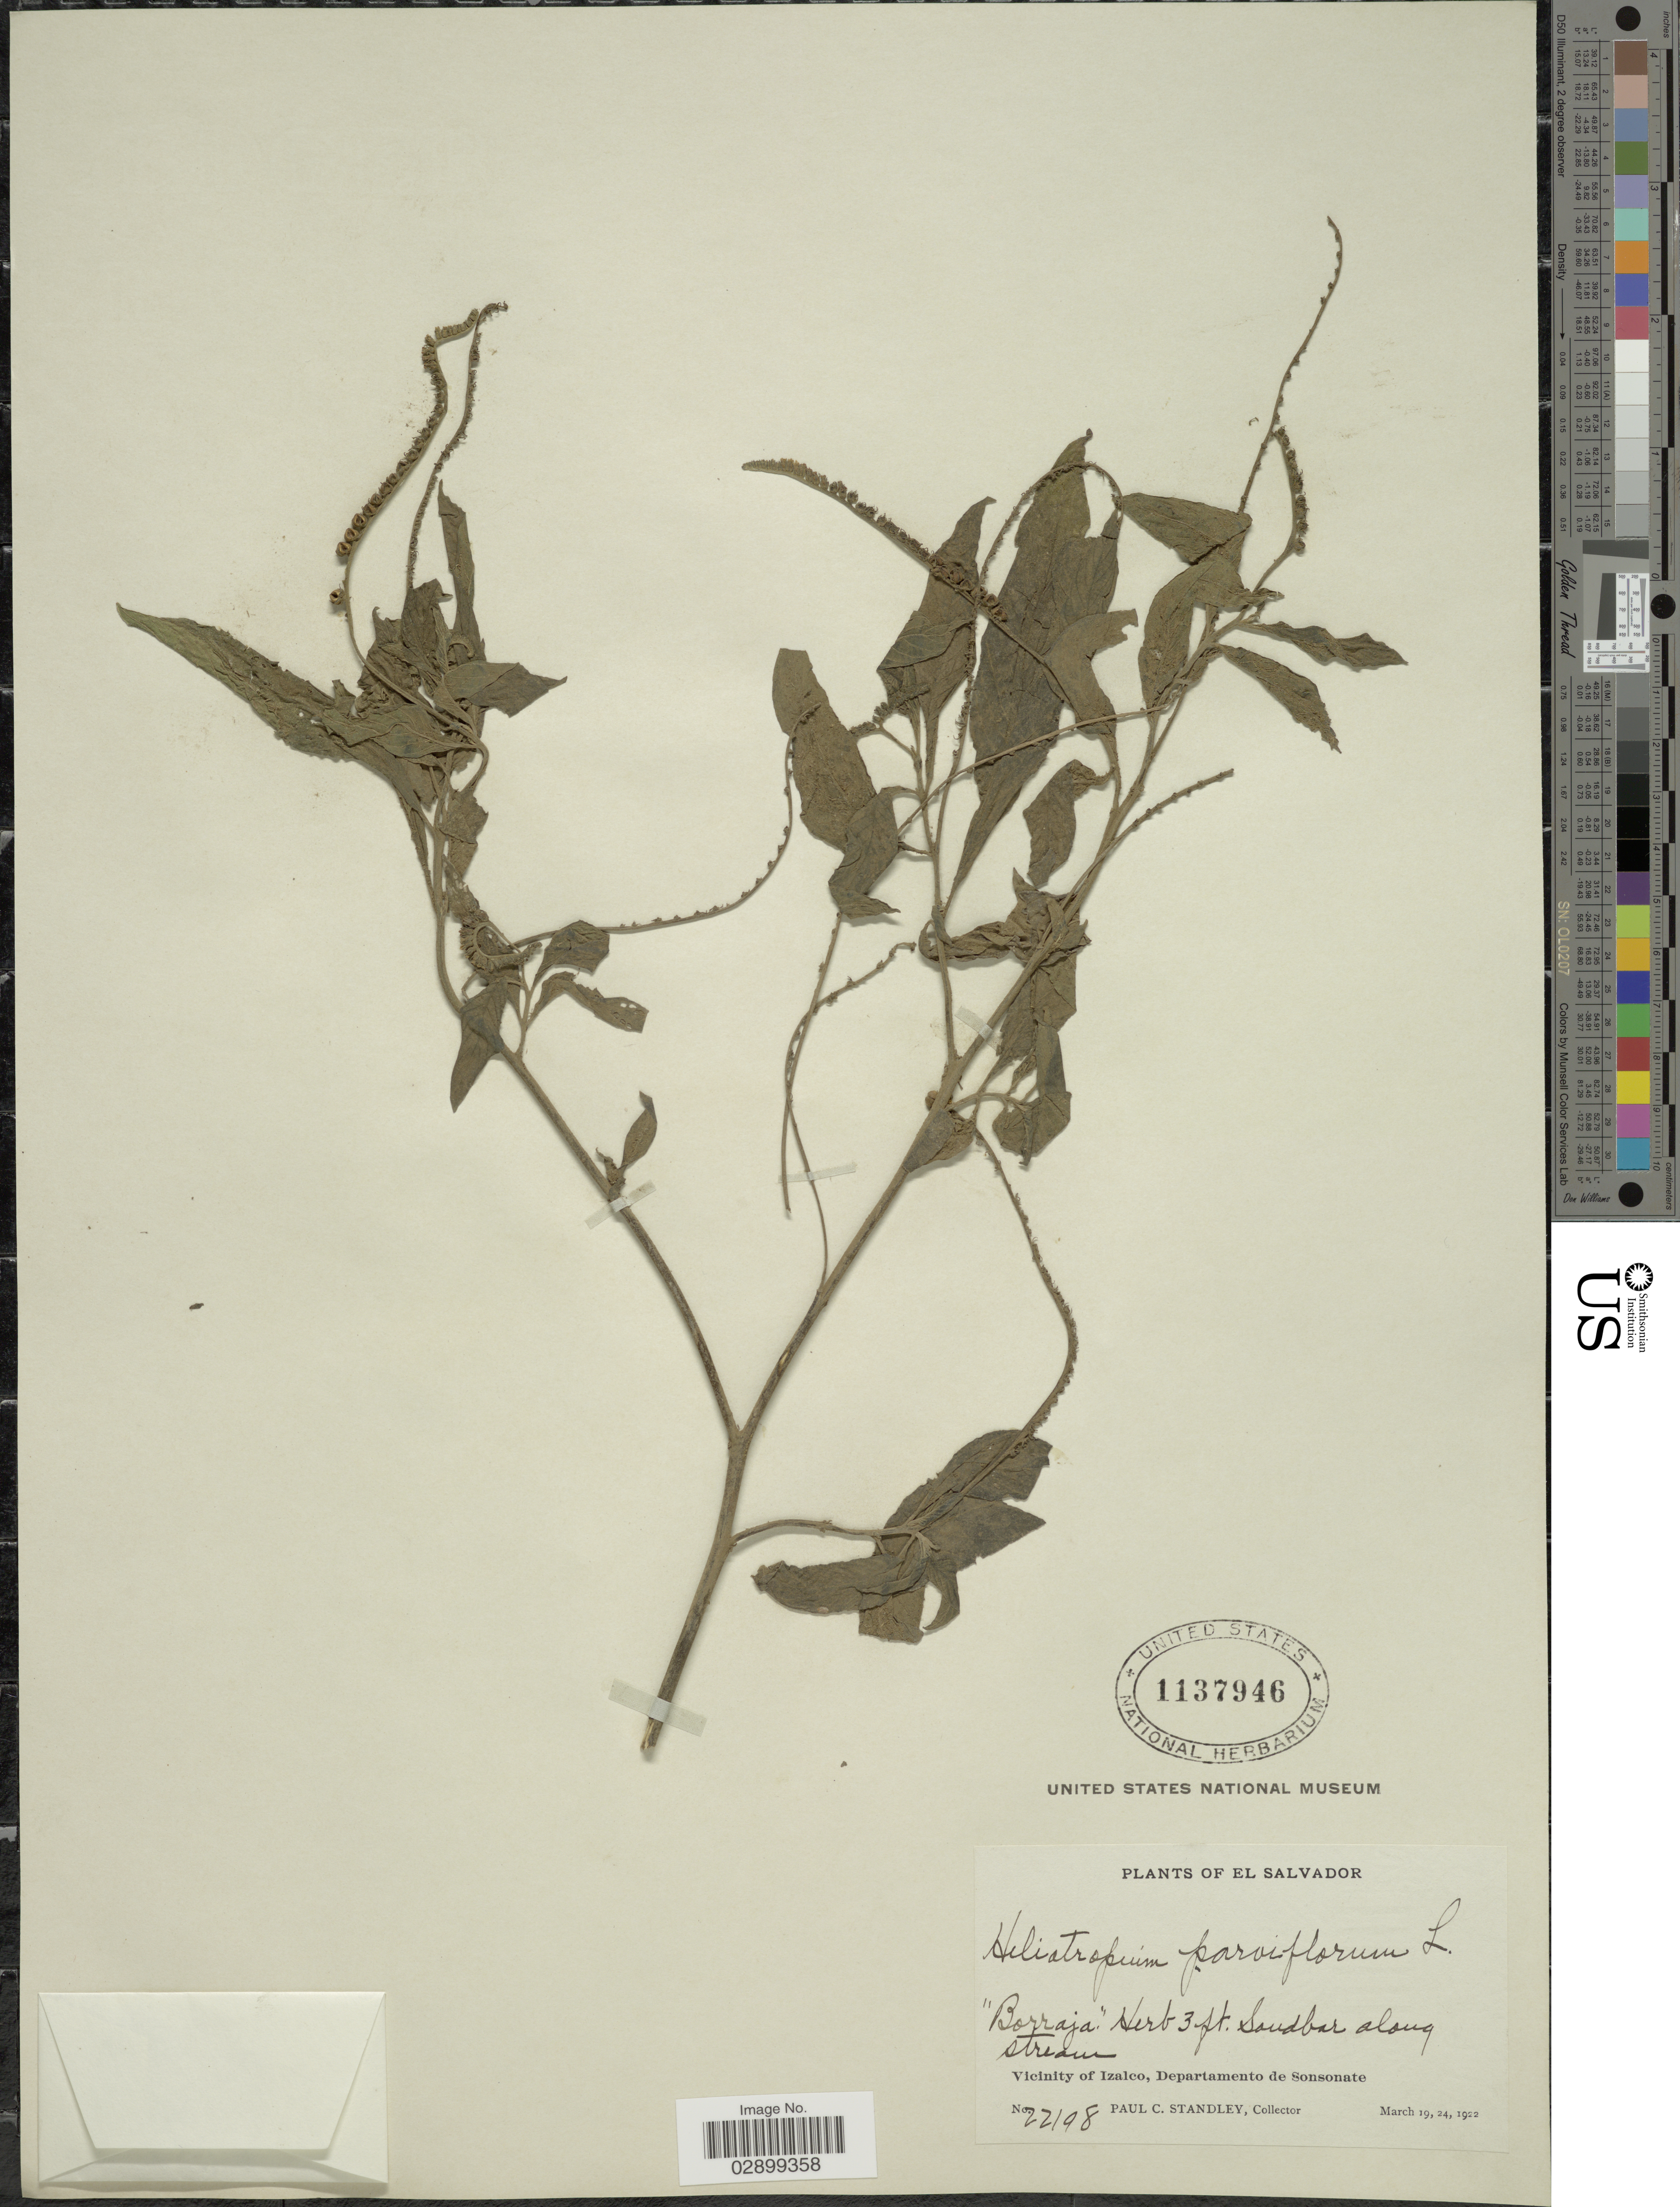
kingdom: Plantae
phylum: Tracheophyta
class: Magnoliopsida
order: Boraginales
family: Heliotropiaceae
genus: Heliotropium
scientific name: Heliotropium angiospermum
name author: Murray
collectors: P. C. Standley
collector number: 22198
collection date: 1922-03-19/1922-03-24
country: El Salvador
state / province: Sonsonate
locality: Vicinity of Izalco, Departamento de Sonsonate.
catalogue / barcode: US 1137946